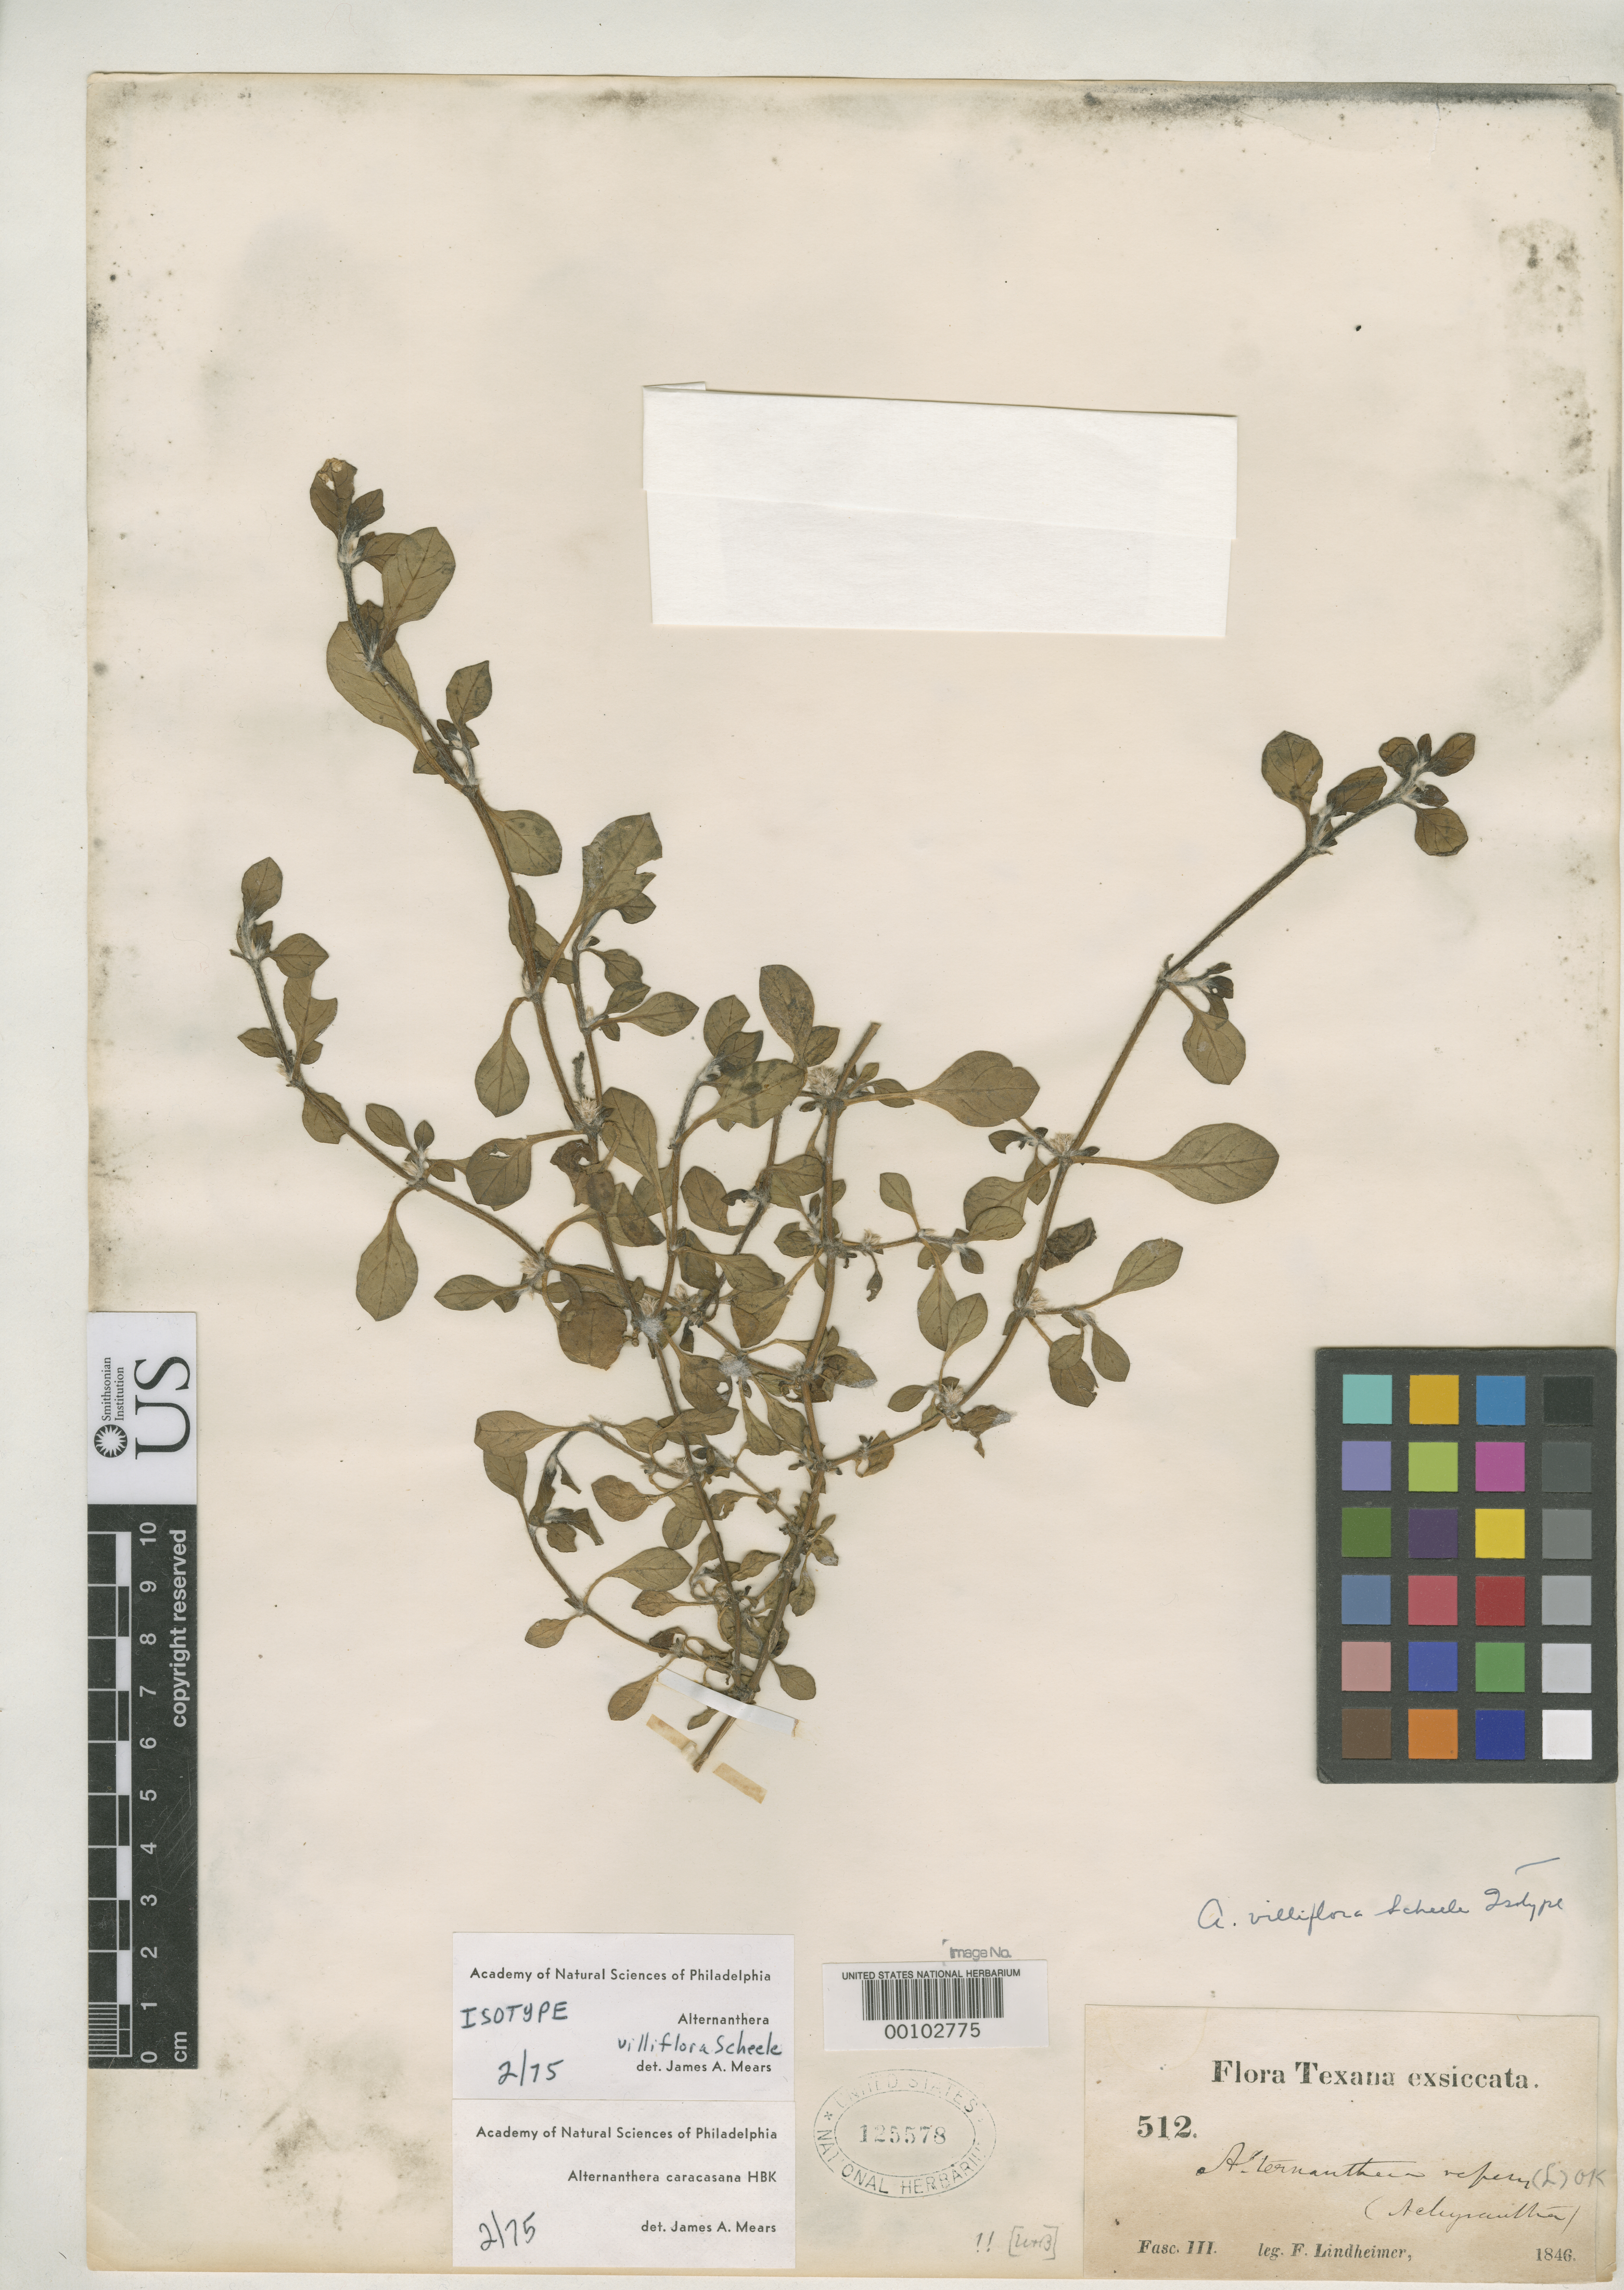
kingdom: Plantae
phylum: Tracheophyta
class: Magnoliopsida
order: Caryophyllales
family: Amaranthaceae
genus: Alternanthera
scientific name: Alternanthera villiflora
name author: Scheele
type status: Type Collection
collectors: F. J. Lindheimer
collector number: III 512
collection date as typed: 1846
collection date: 1846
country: United States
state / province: Texas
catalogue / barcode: US 125578